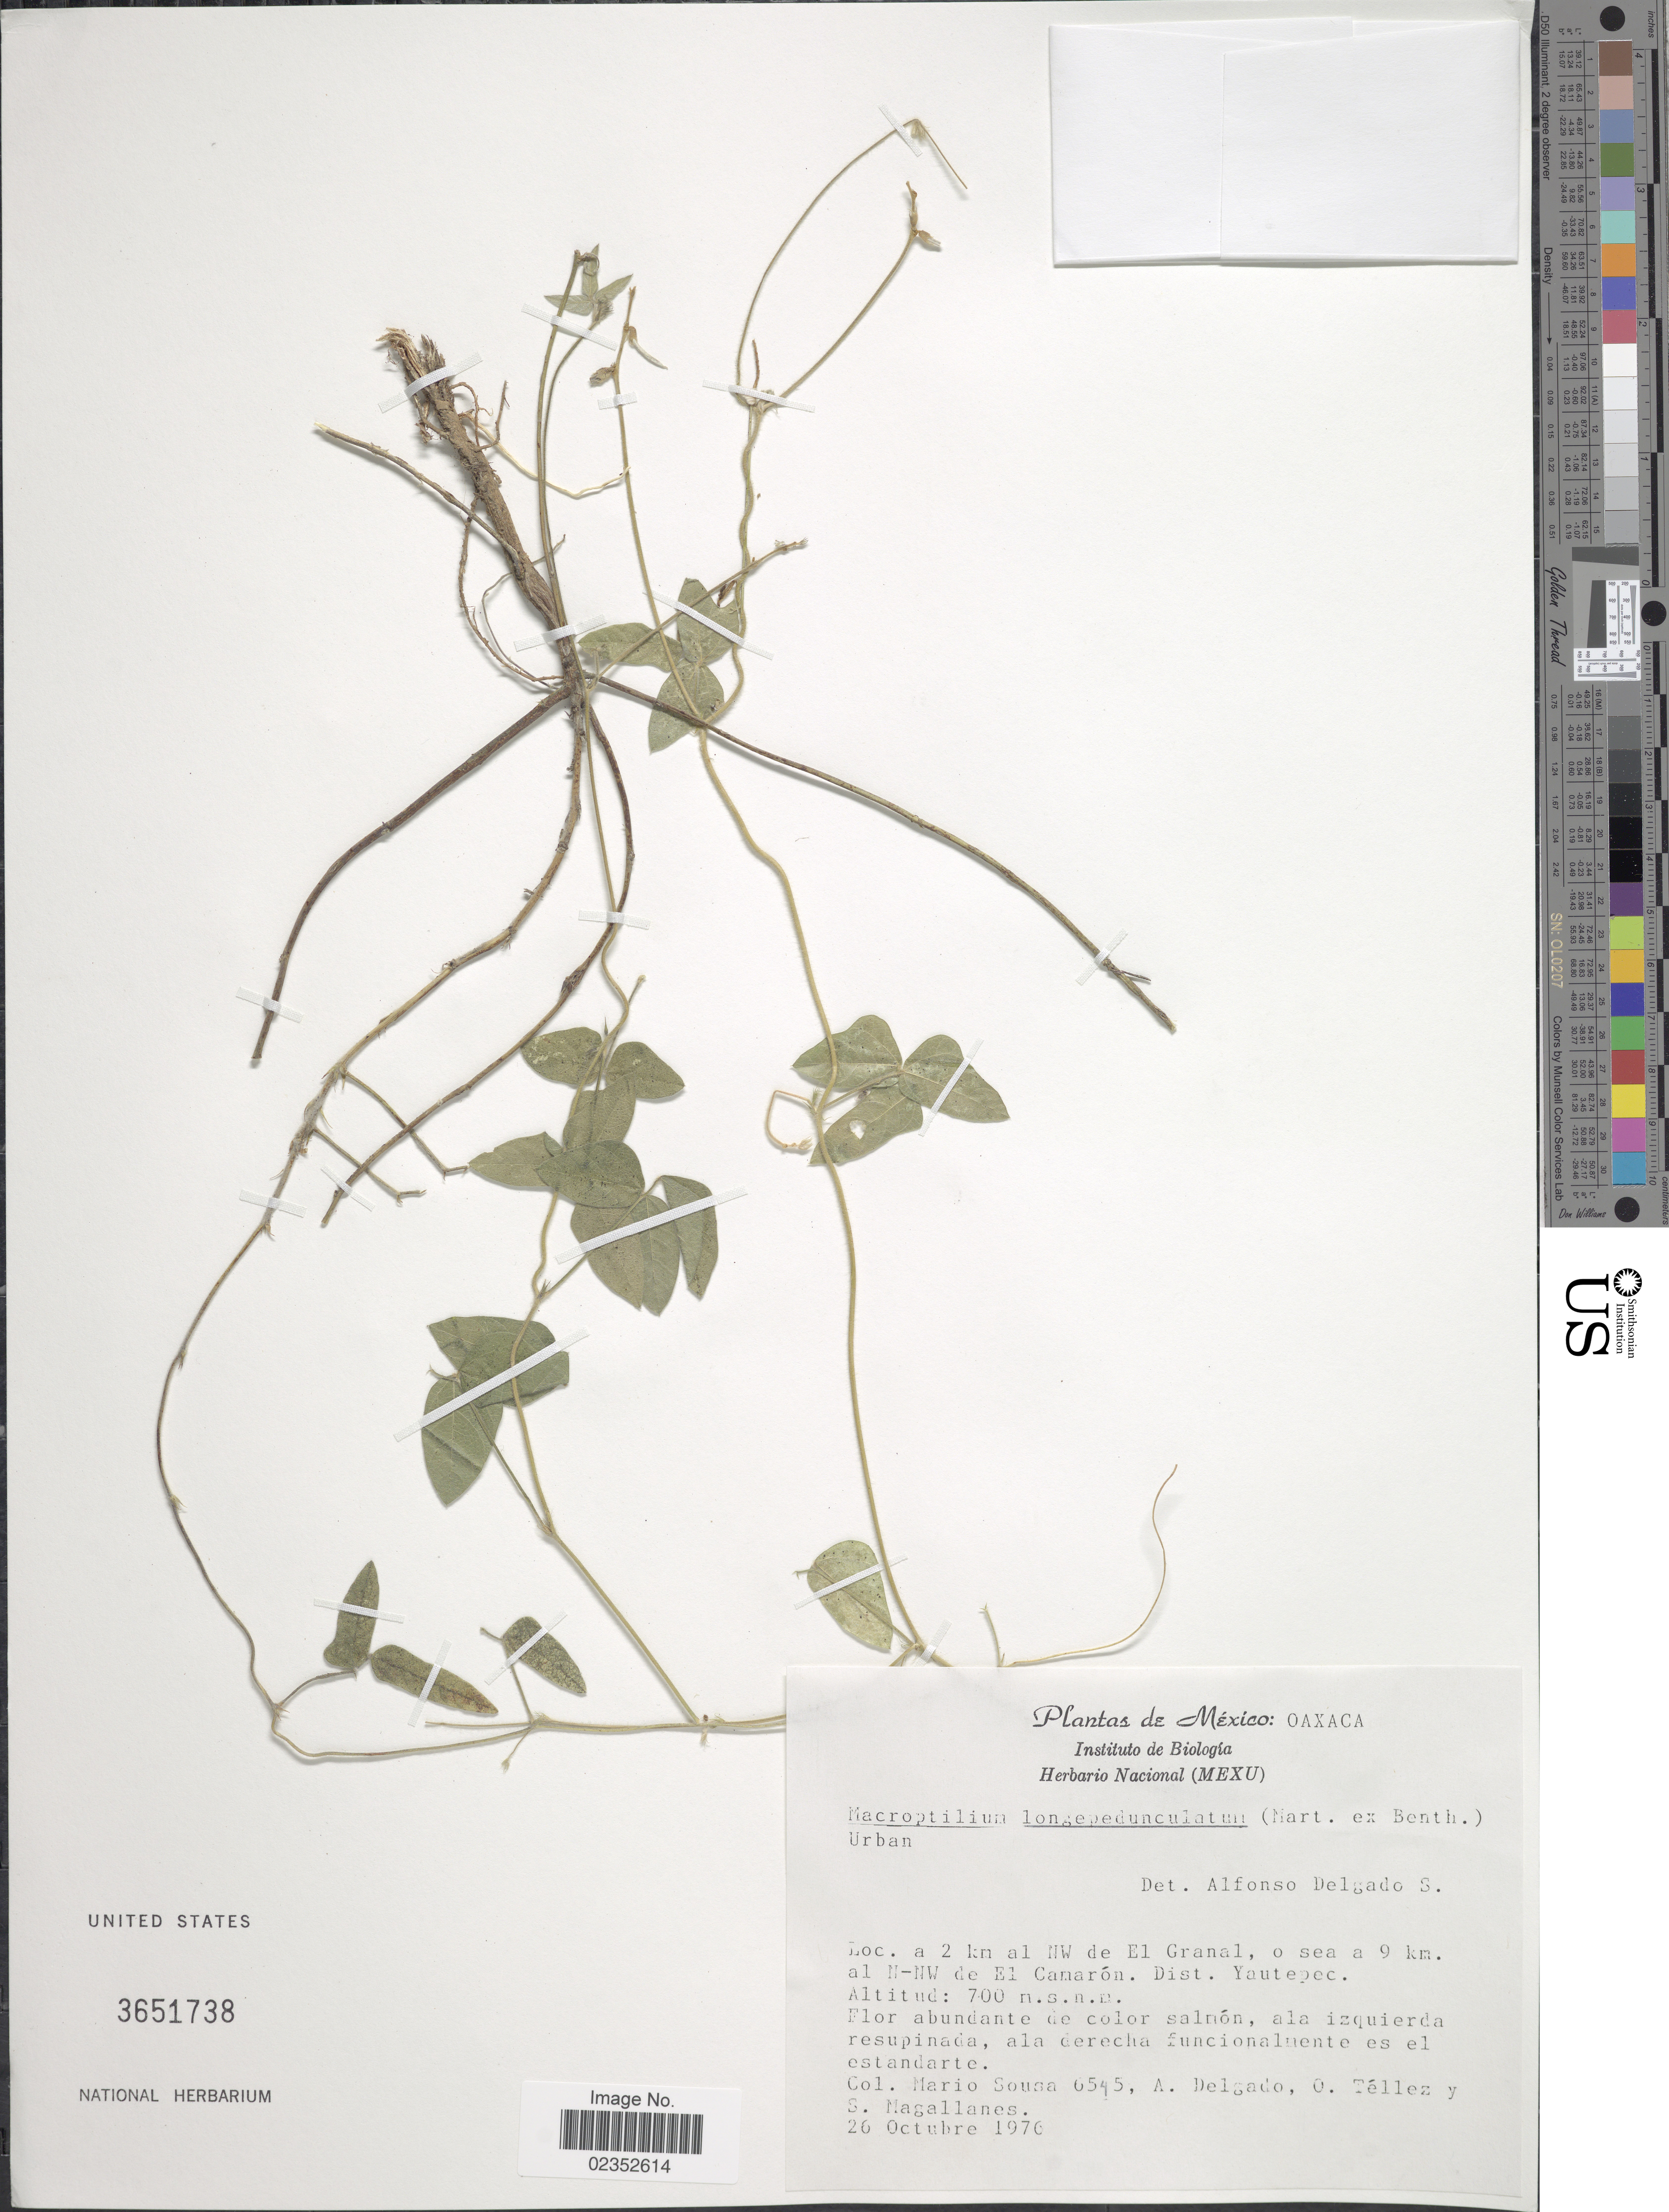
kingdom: Plantae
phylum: Tracheophyta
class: Magnoliopsida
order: Fabales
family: Fabaceae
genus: Macroptilium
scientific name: Macroptilium longepedunculatum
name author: (Benth.) Urb.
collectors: M. Sousa S., A. A. Delgado, O. Tellez & S. Magallanes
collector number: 6545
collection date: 1976-10-26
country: Mexico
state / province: Oaxaca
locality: A 2 km al NW de El Granal, o sea a 9 km, al N-NW de El Camaron, dist. Yautepec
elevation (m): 700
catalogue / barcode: US 3651738